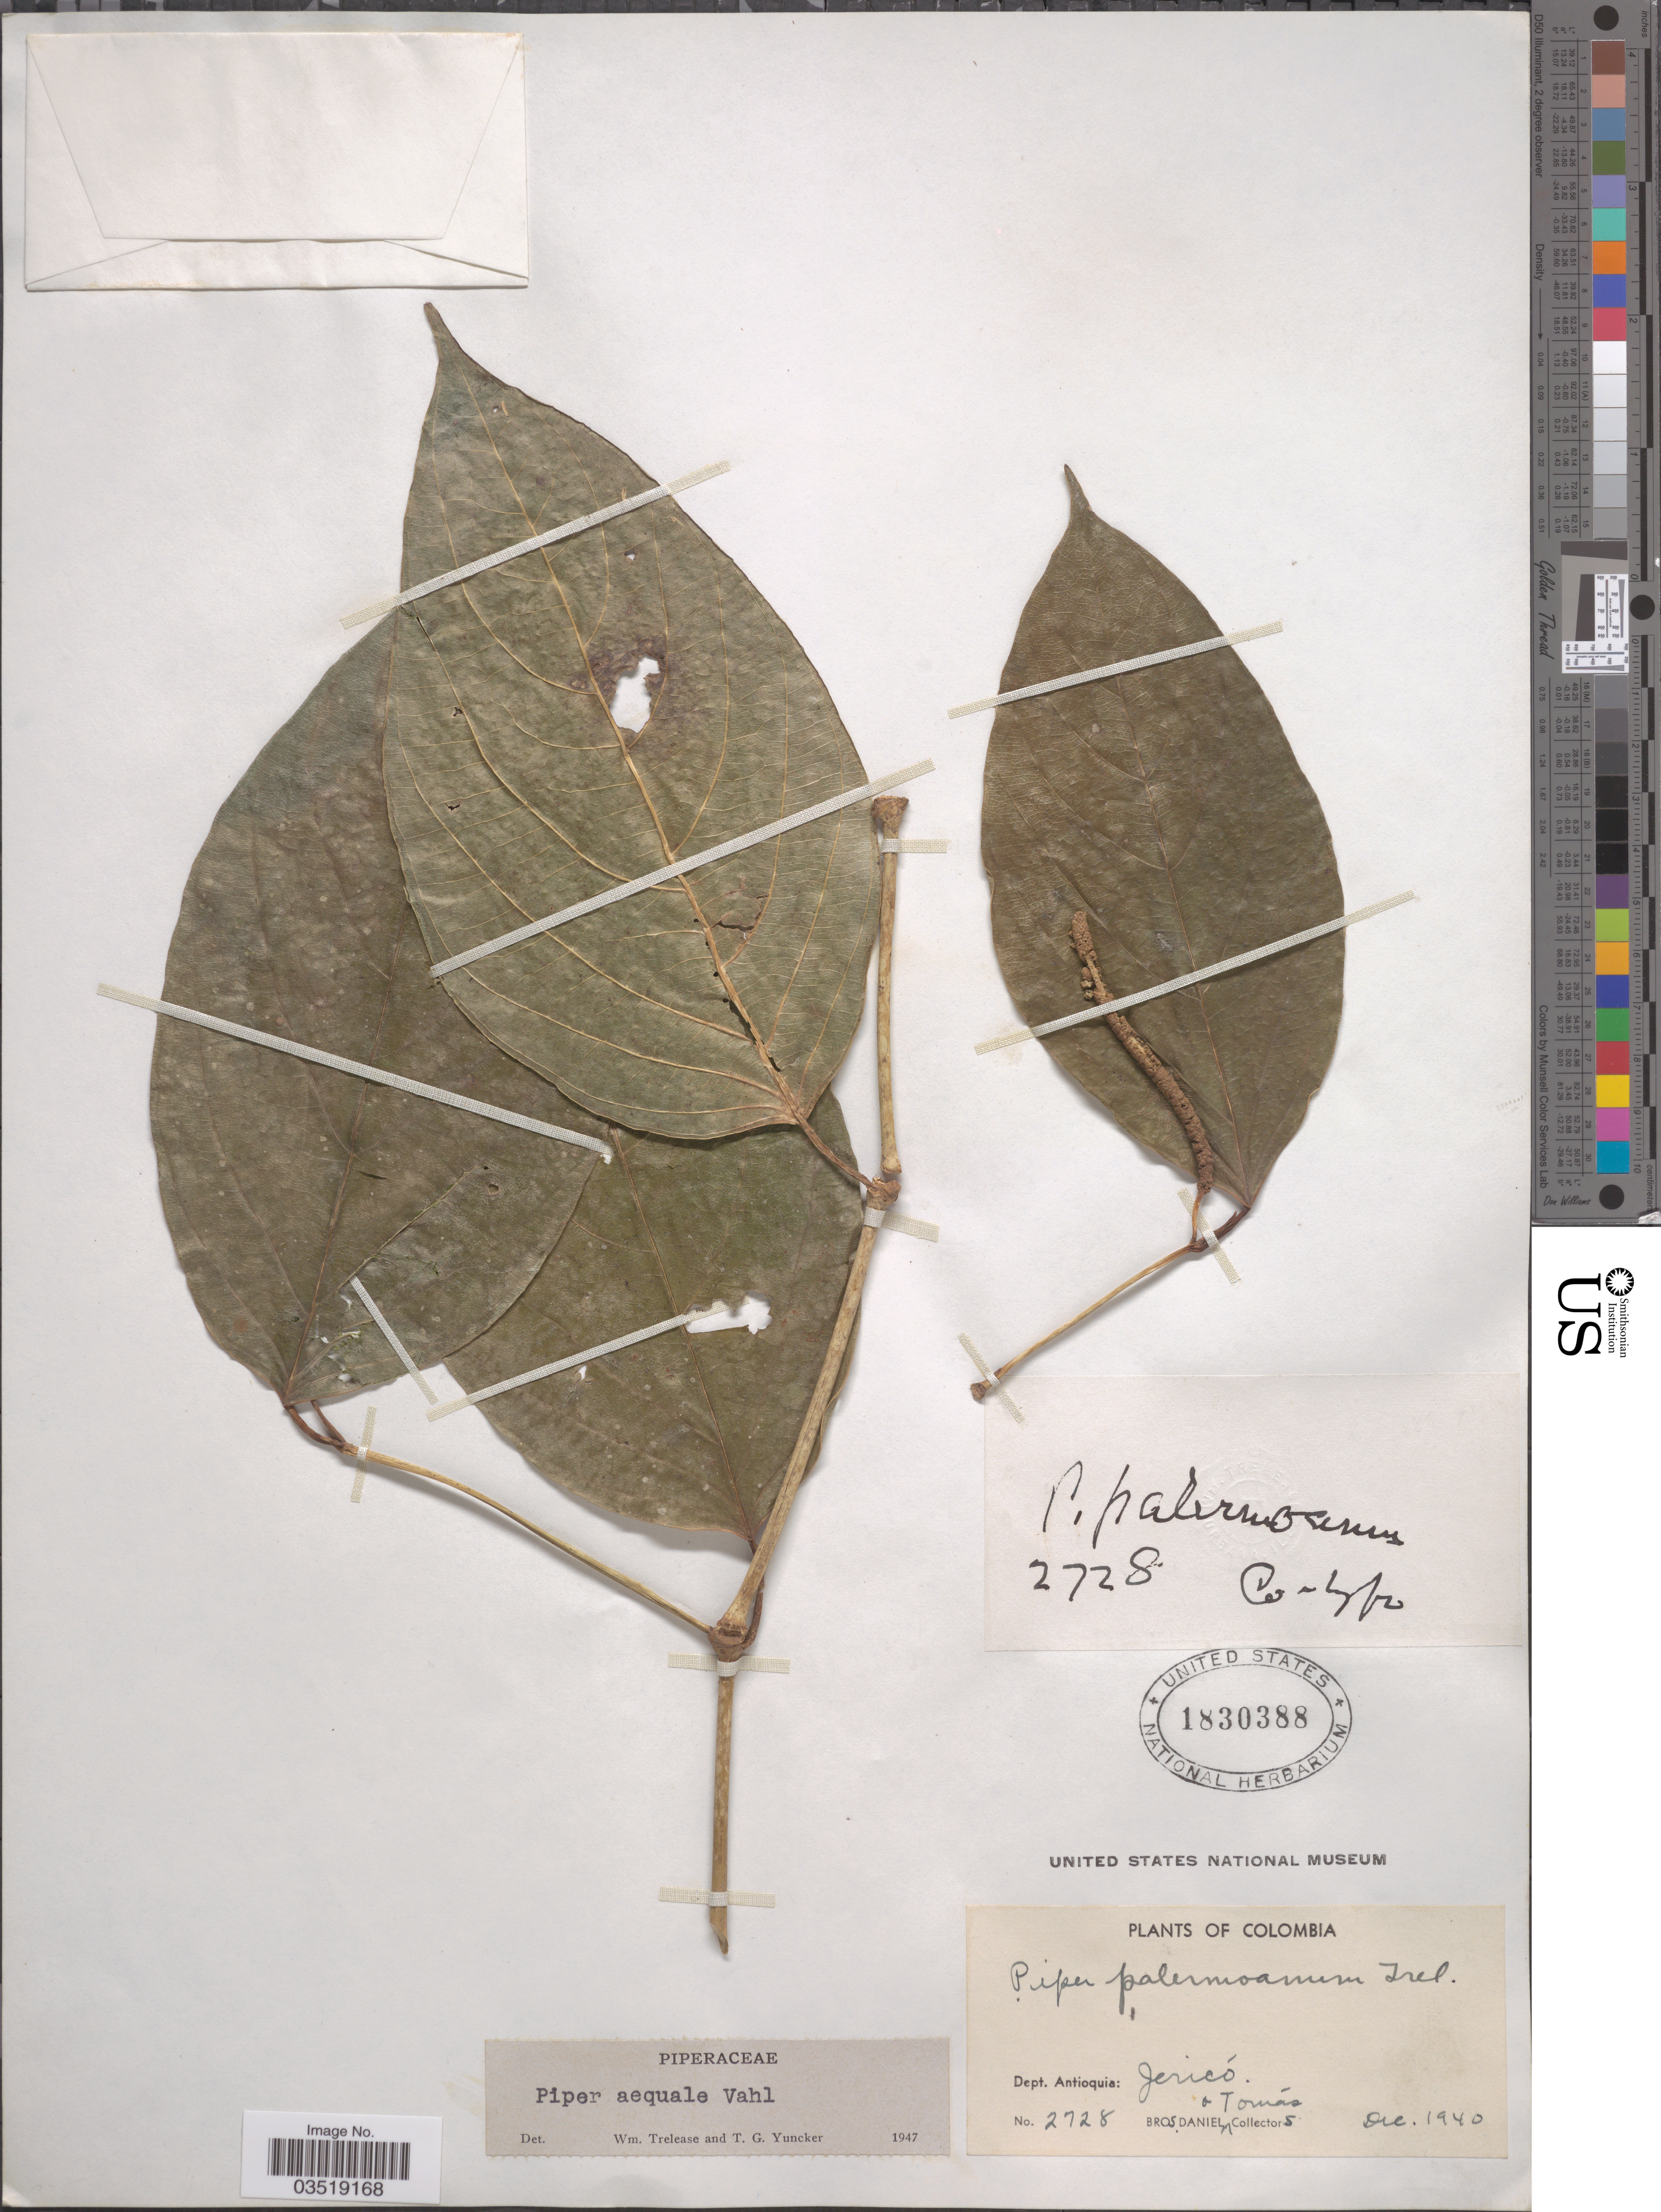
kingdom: Plantae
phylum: Tracheophyta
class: Magnoliopsida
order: Piperales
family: Piperaceae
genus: Piper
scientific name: Piper aequale var. aequale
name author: Vahl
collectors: B. Tomas & Bro. Daniel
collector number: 2728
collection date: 1940-12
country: Colombia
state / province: Antioquia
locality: Dept. Antioquia: Jericó.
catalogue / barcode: US 1830388